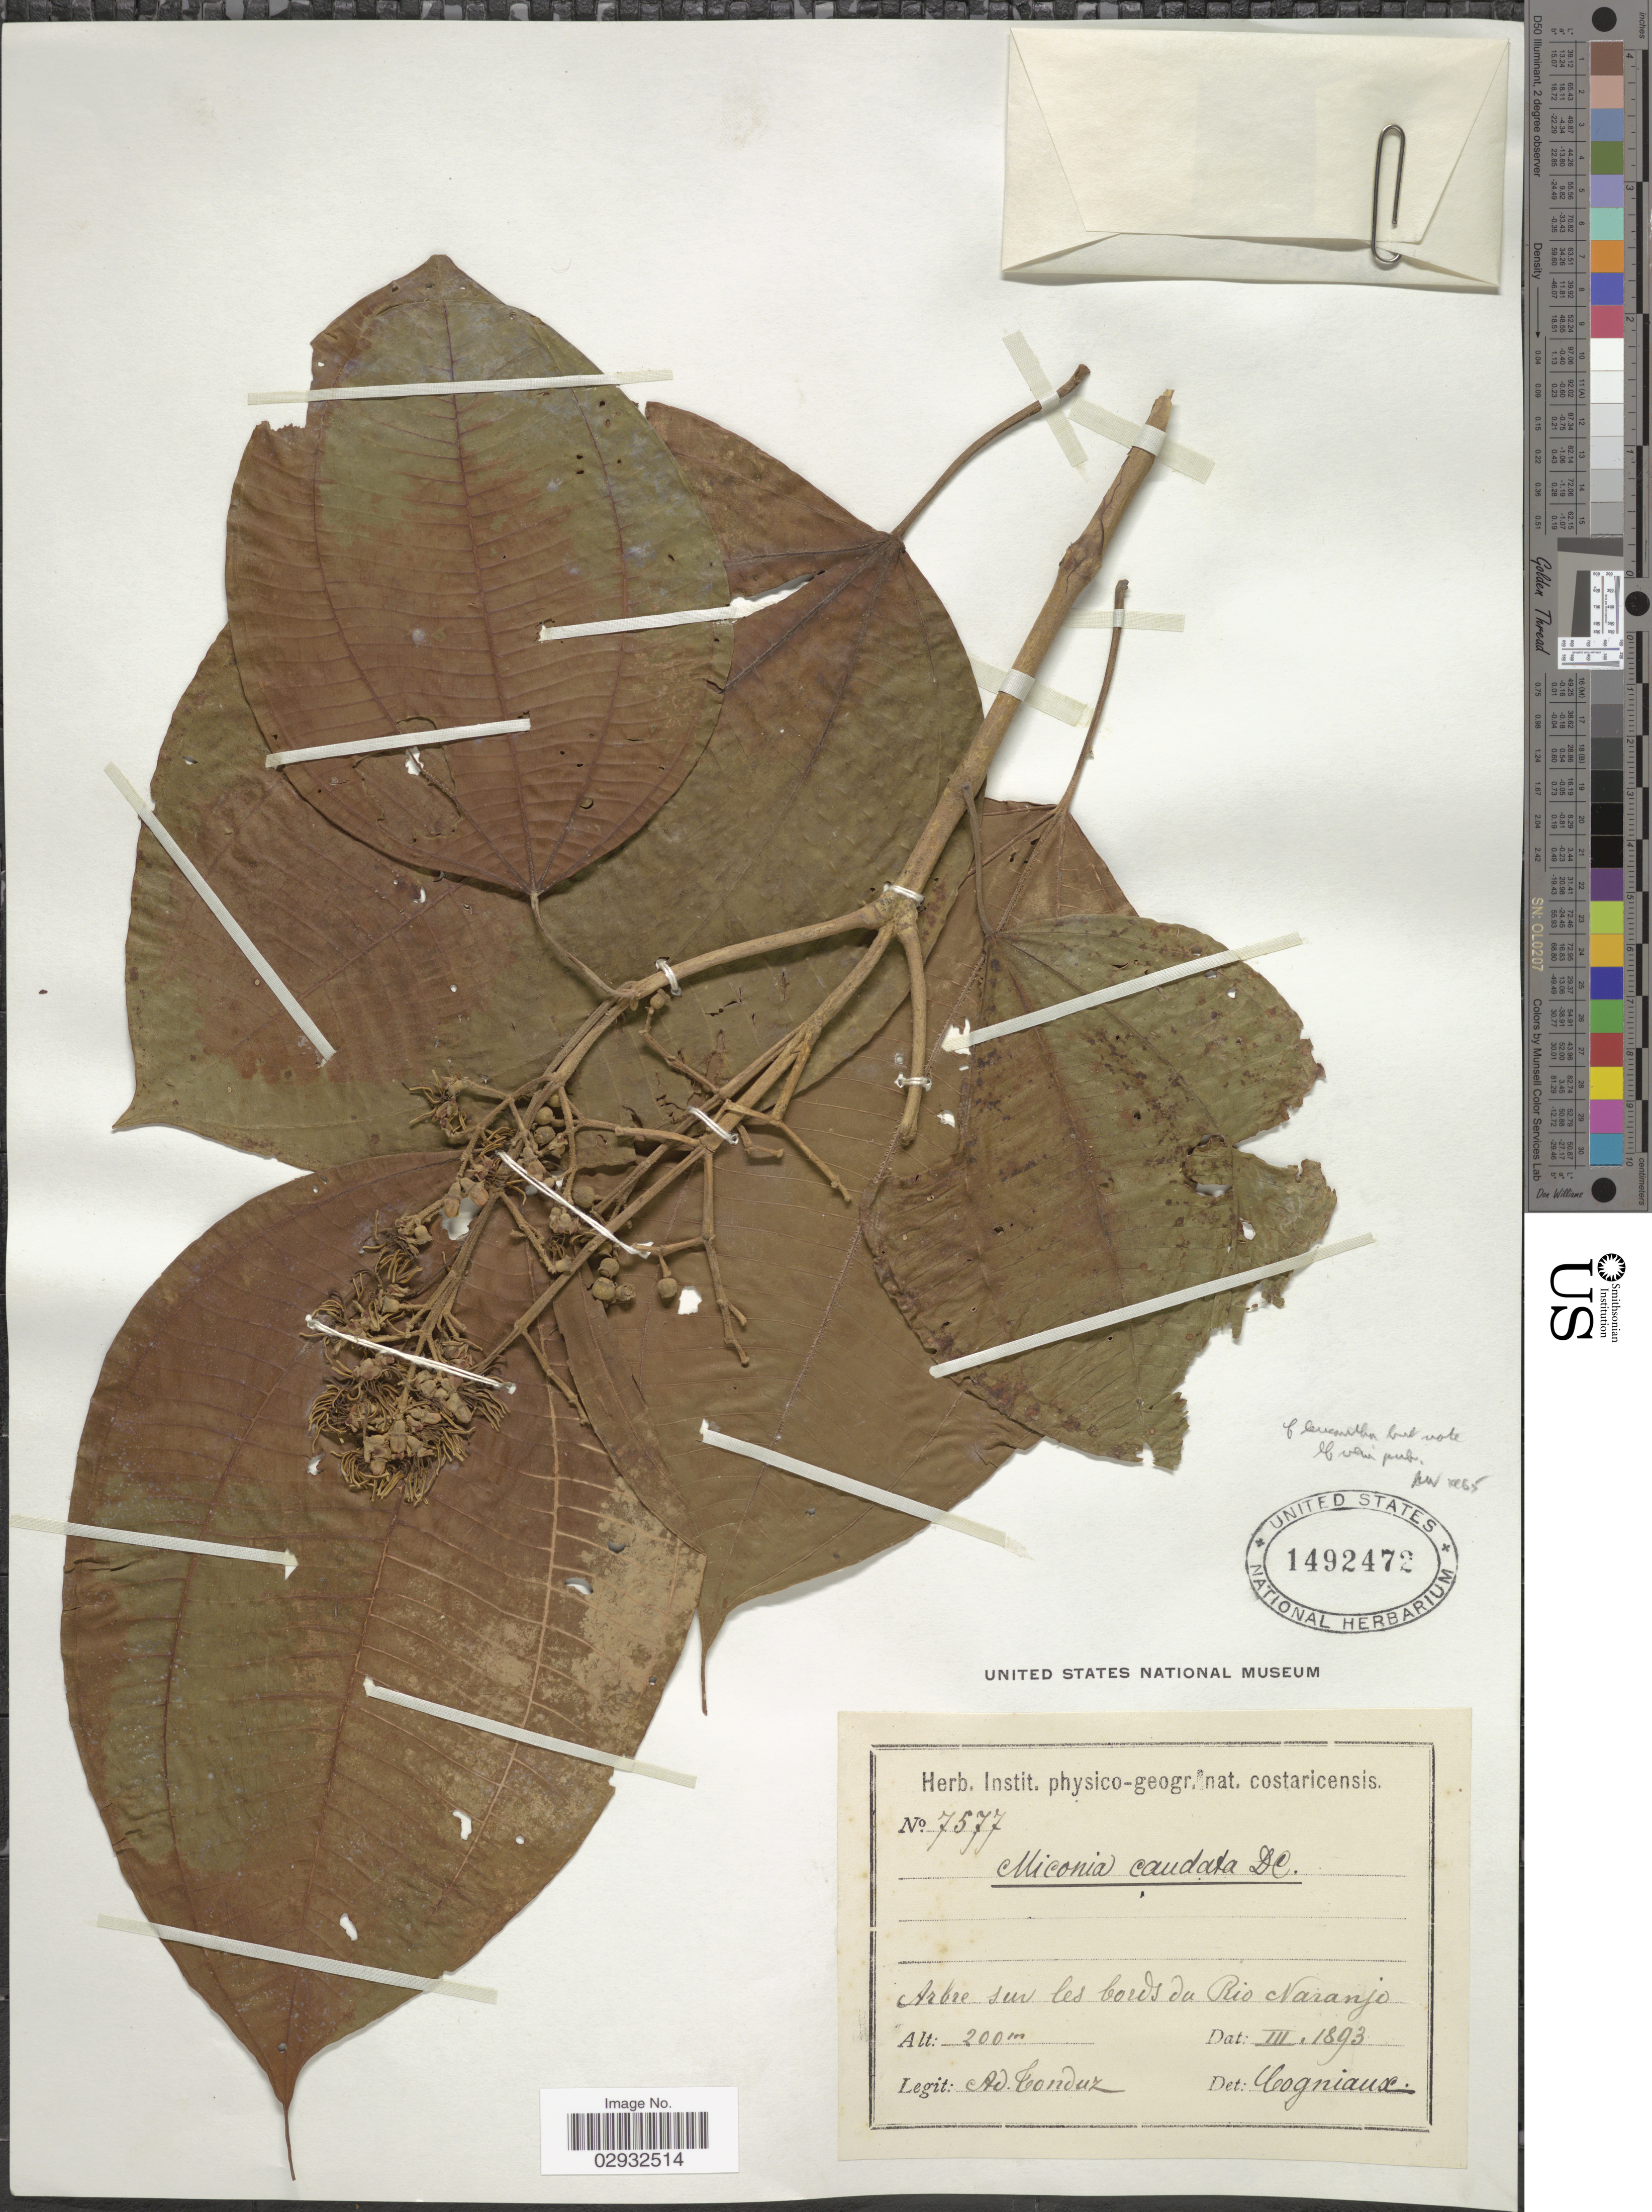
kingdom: Plantae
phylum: Tracheophyta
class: Magnoliopsida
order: Myrtales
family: Melastomataceae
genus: Miconia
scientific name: Miconia donaeana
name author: Naudin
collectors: A. Tonduz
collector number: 7577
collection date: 1893-03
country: Costa Rica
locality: Arbre sur les bords du Rio Naranjo.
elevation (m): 200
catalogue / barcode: US 1492472